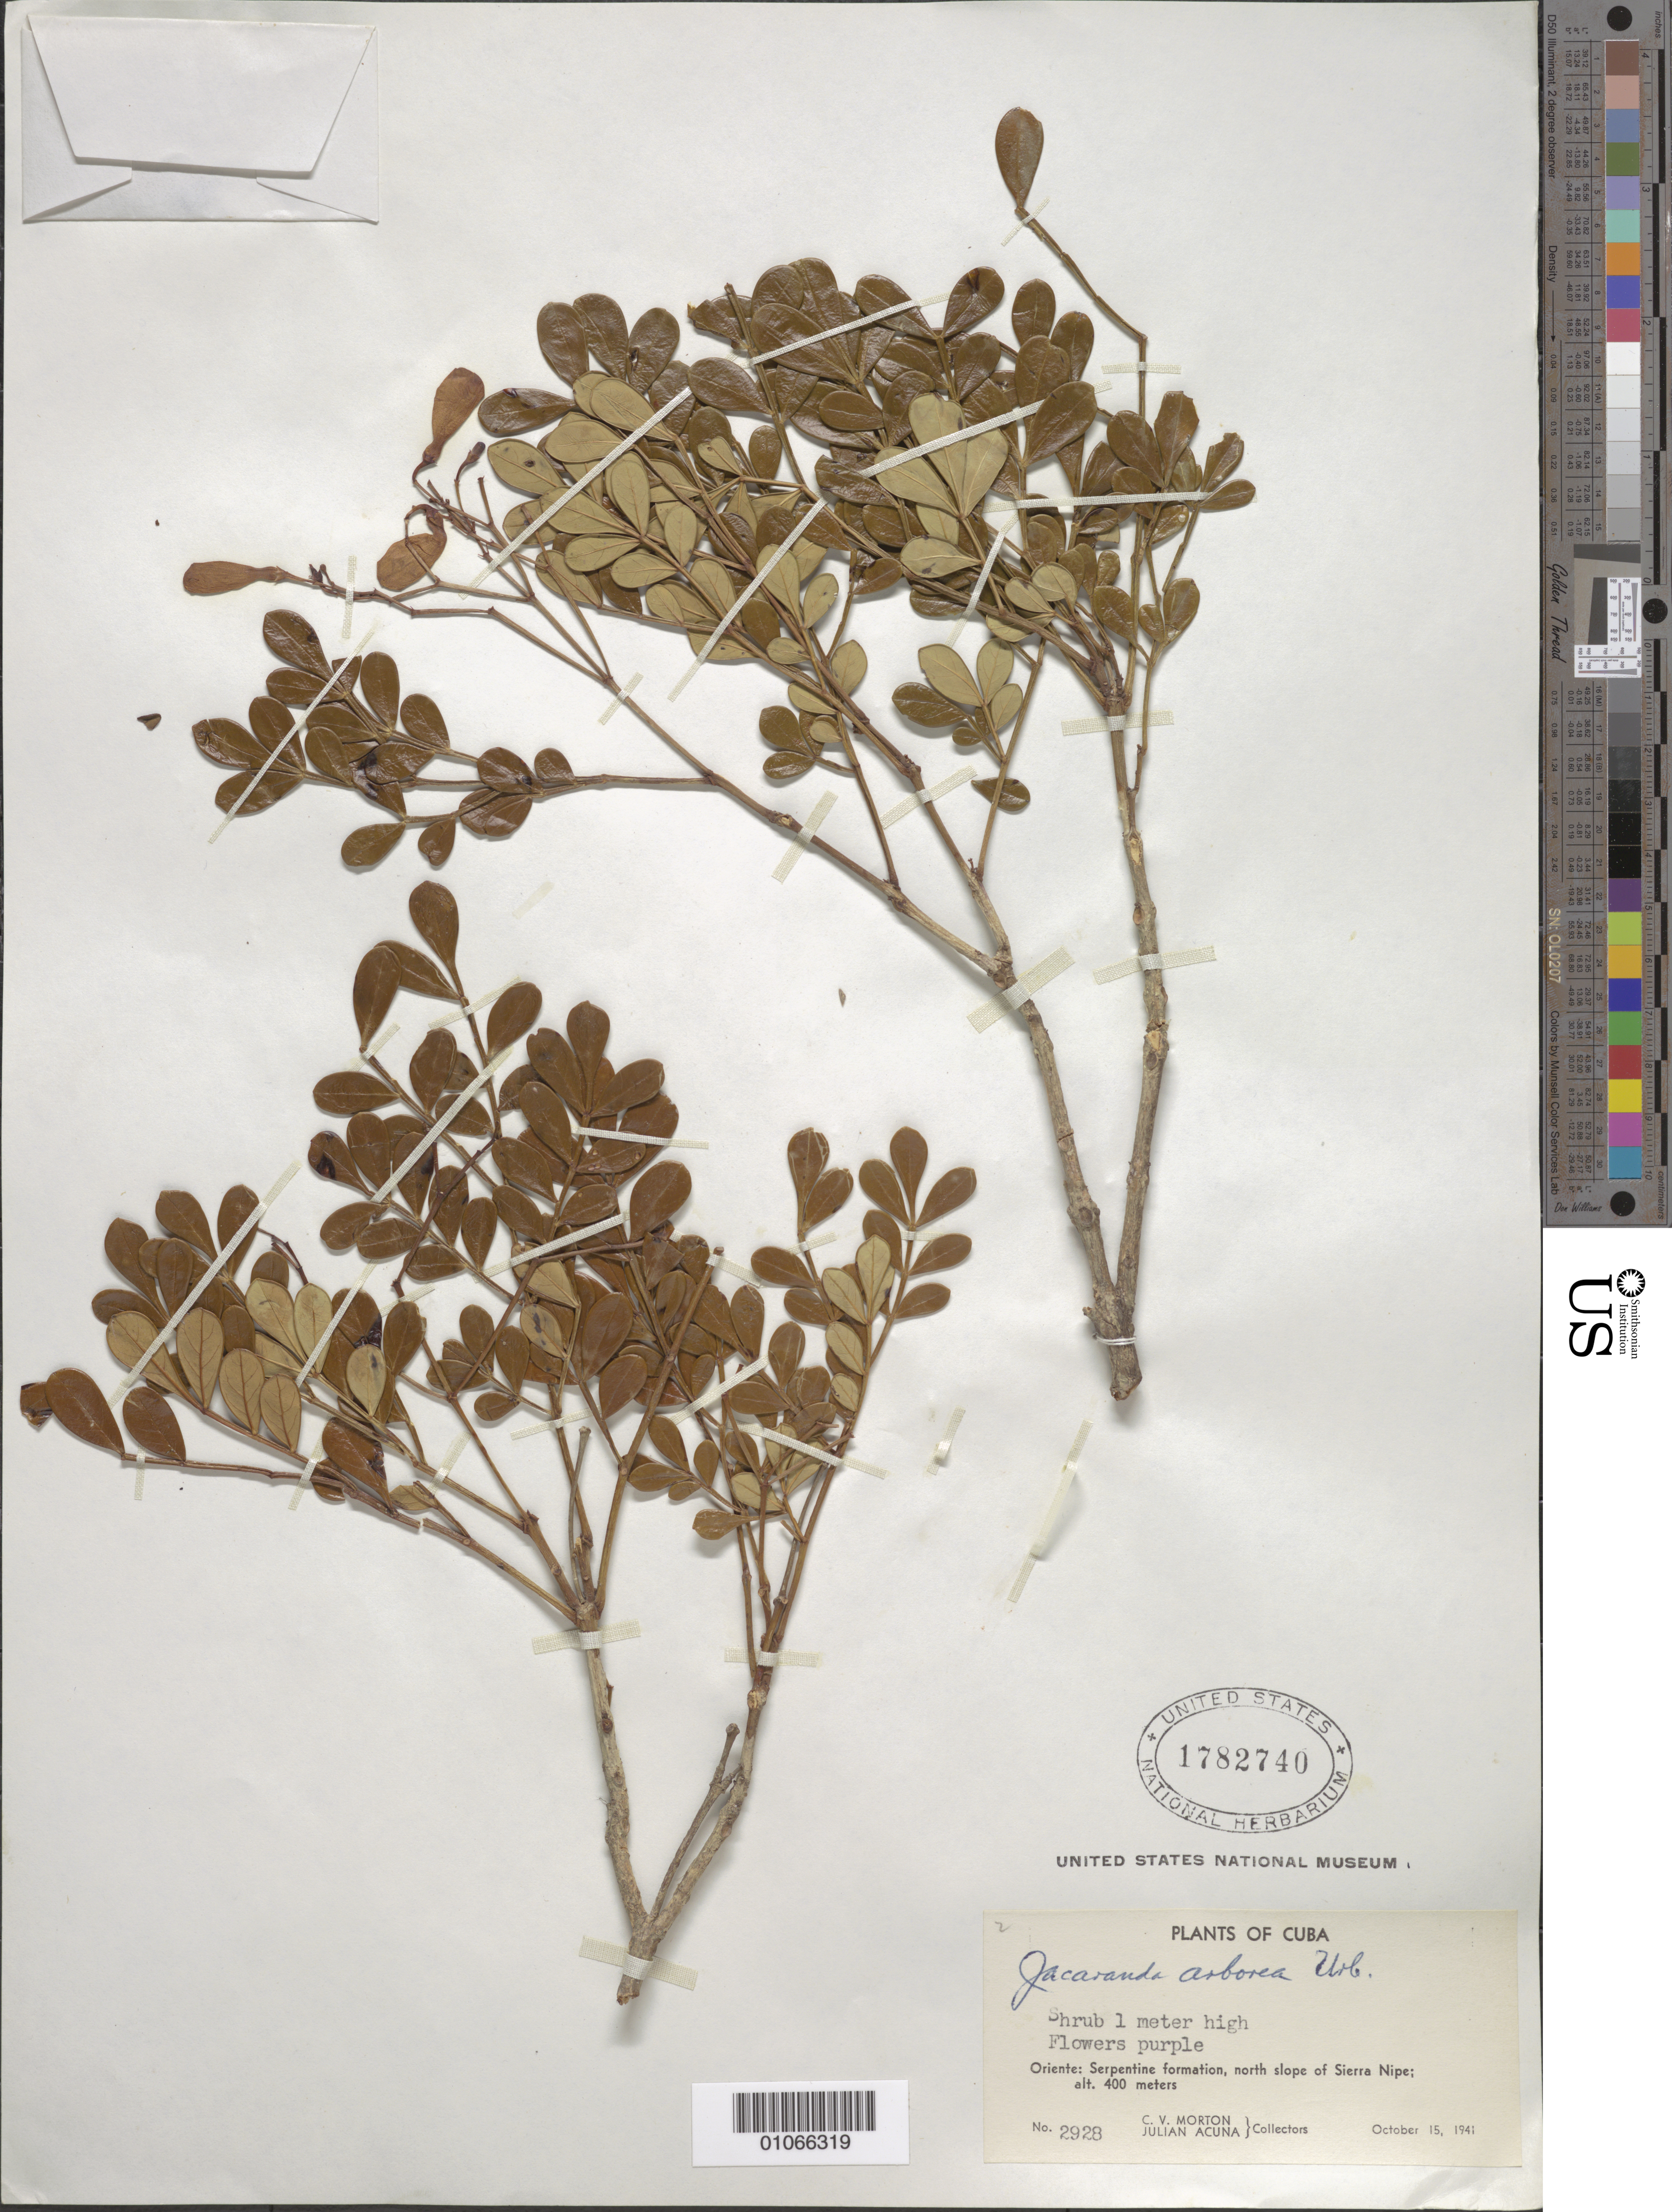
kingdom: Plantae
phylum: Tracheophyta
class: Magnoliopsida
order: Lamiales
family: Bignoniaceae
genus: Jacaranda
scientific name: Jacaranda arborea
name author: Urb.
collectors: C. V. Morton & J. Acuña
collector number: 2928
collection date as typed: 15 Oct 1941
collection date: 1941-10-15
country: Cuba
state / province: Holguín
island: Cuba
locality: Serpentine formation, north slope of Sierra Nipe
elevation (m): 400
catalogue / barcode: US 1782740